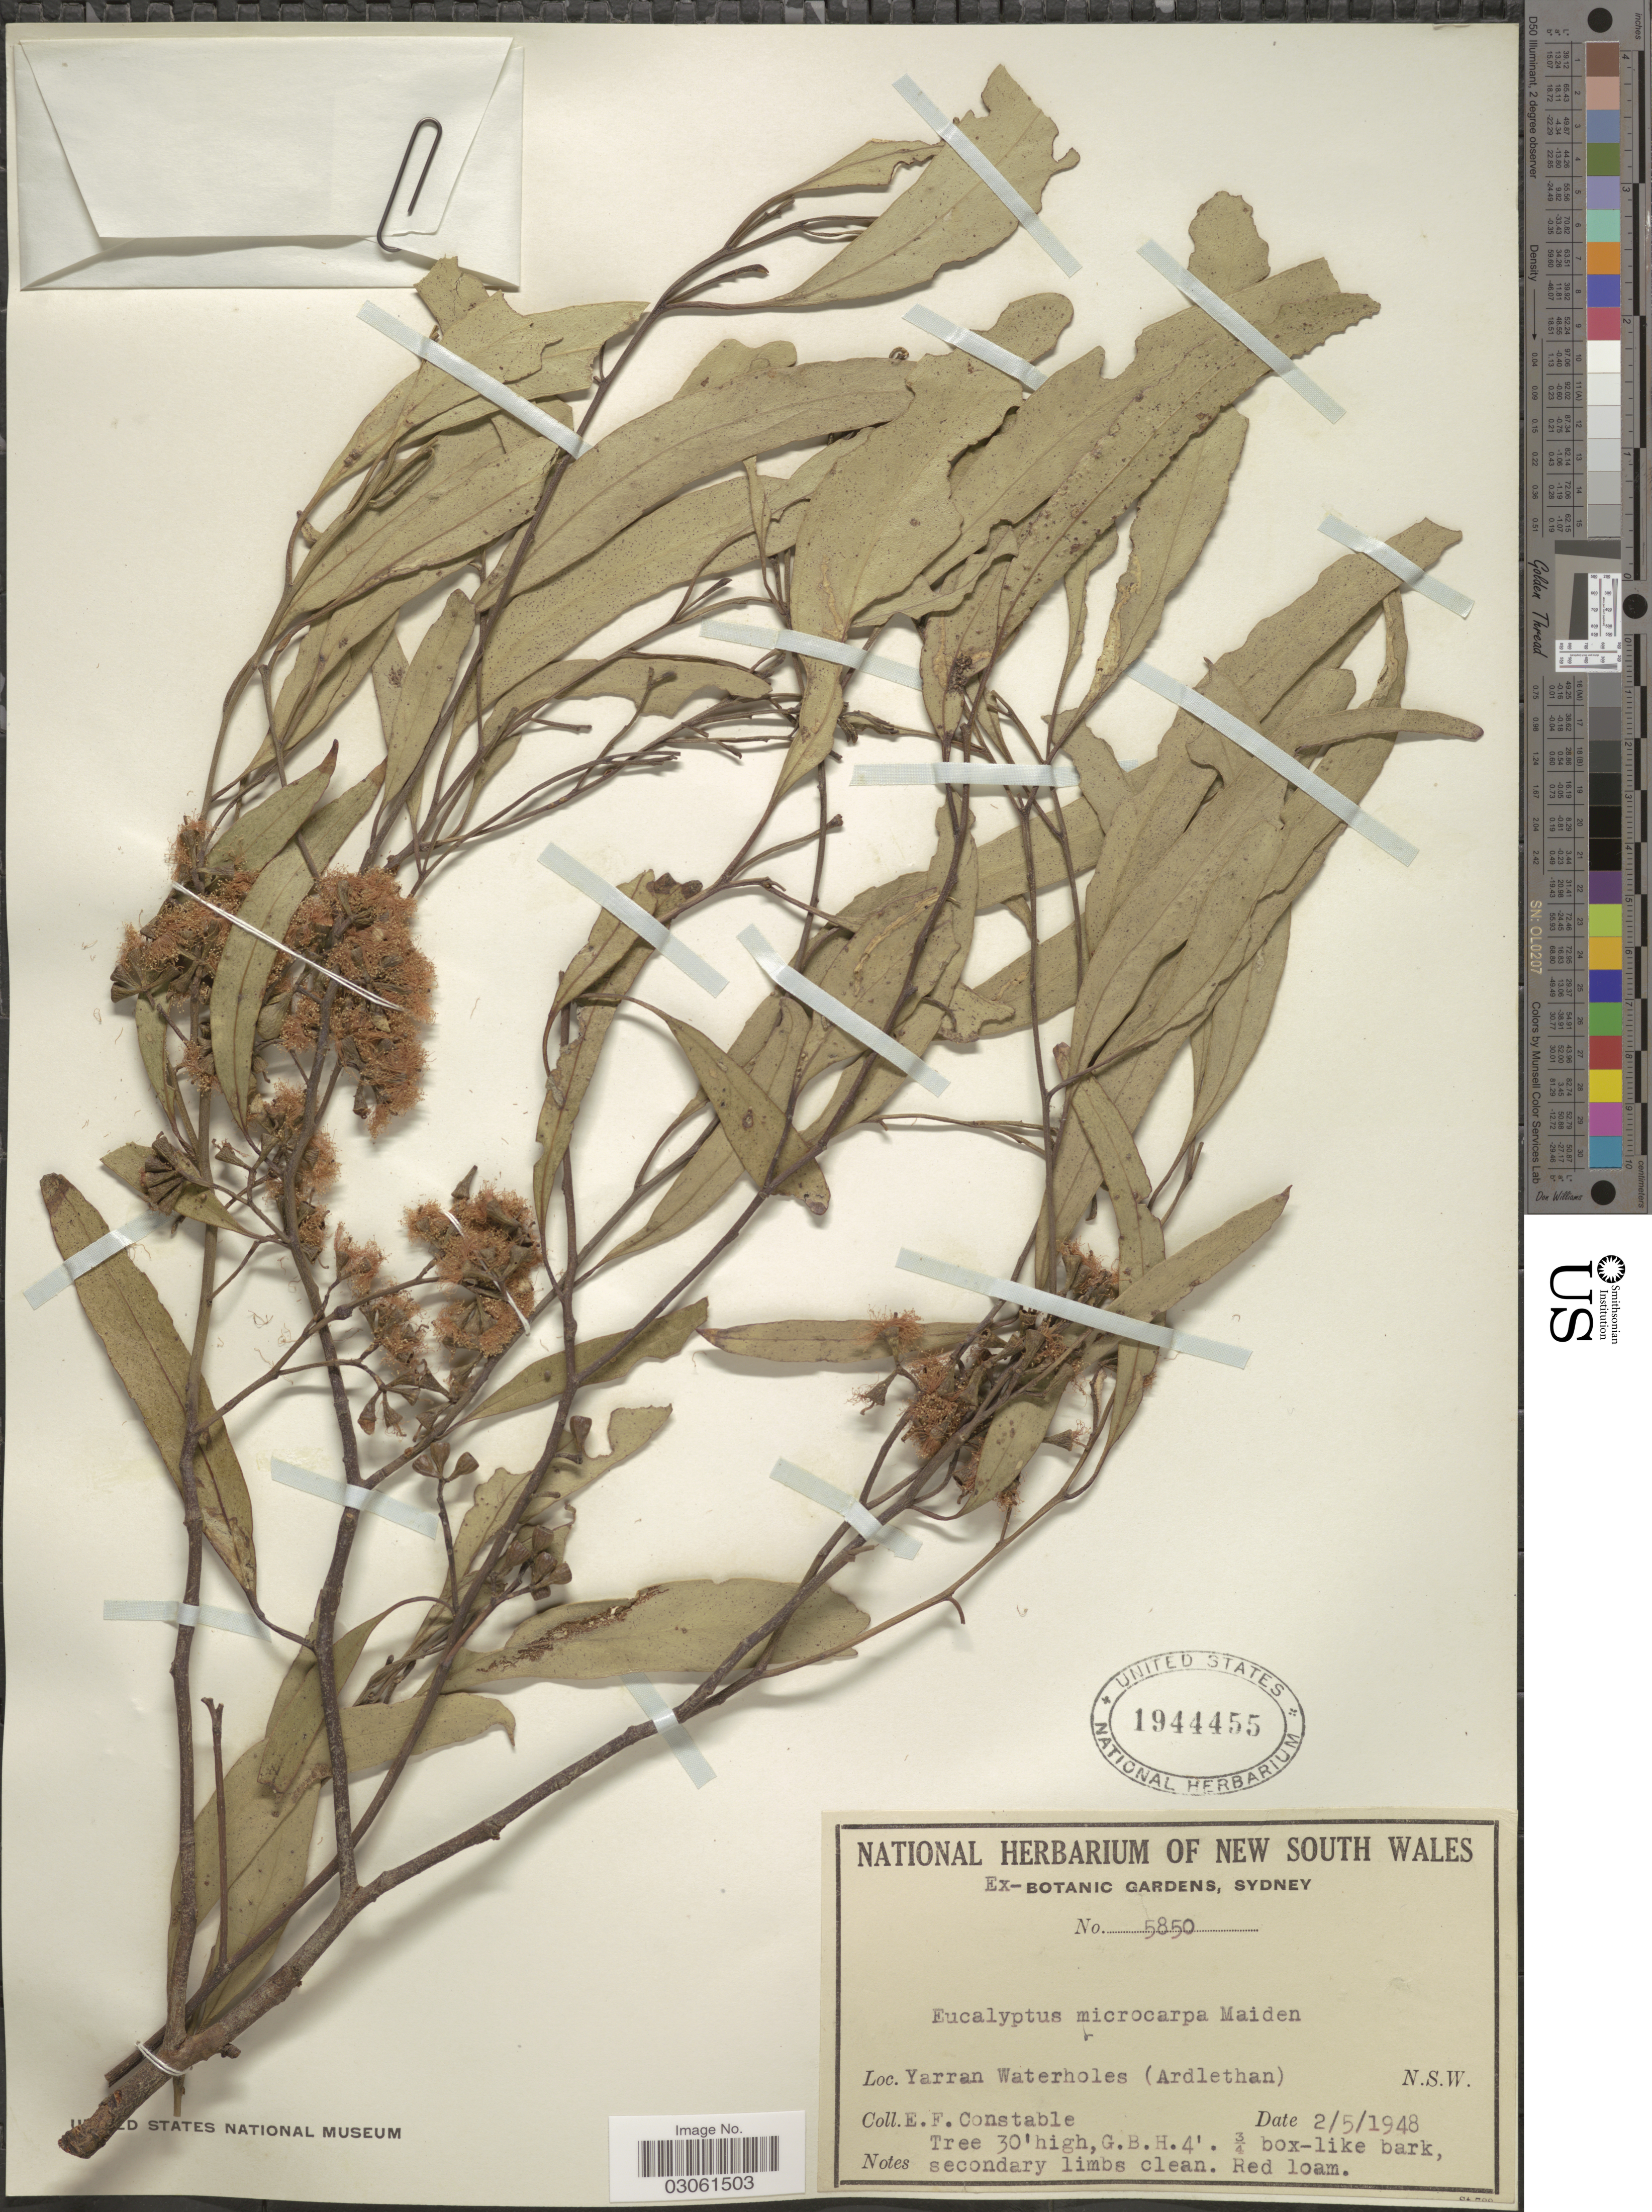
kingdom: Plantae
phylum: Tracheophyta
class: Magnoliopsida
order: Myrtales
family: Myrtaceae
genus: Eucalyptus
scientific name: Eucalyptus microcarpa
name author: (Maiden) Maiden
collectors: E. F. Constable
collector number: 5850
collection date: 1948-05-02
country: Australia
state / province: New South Wales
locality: Yarran Waterholes (Ardlethan). N. S. W.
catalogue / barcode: US 1944455